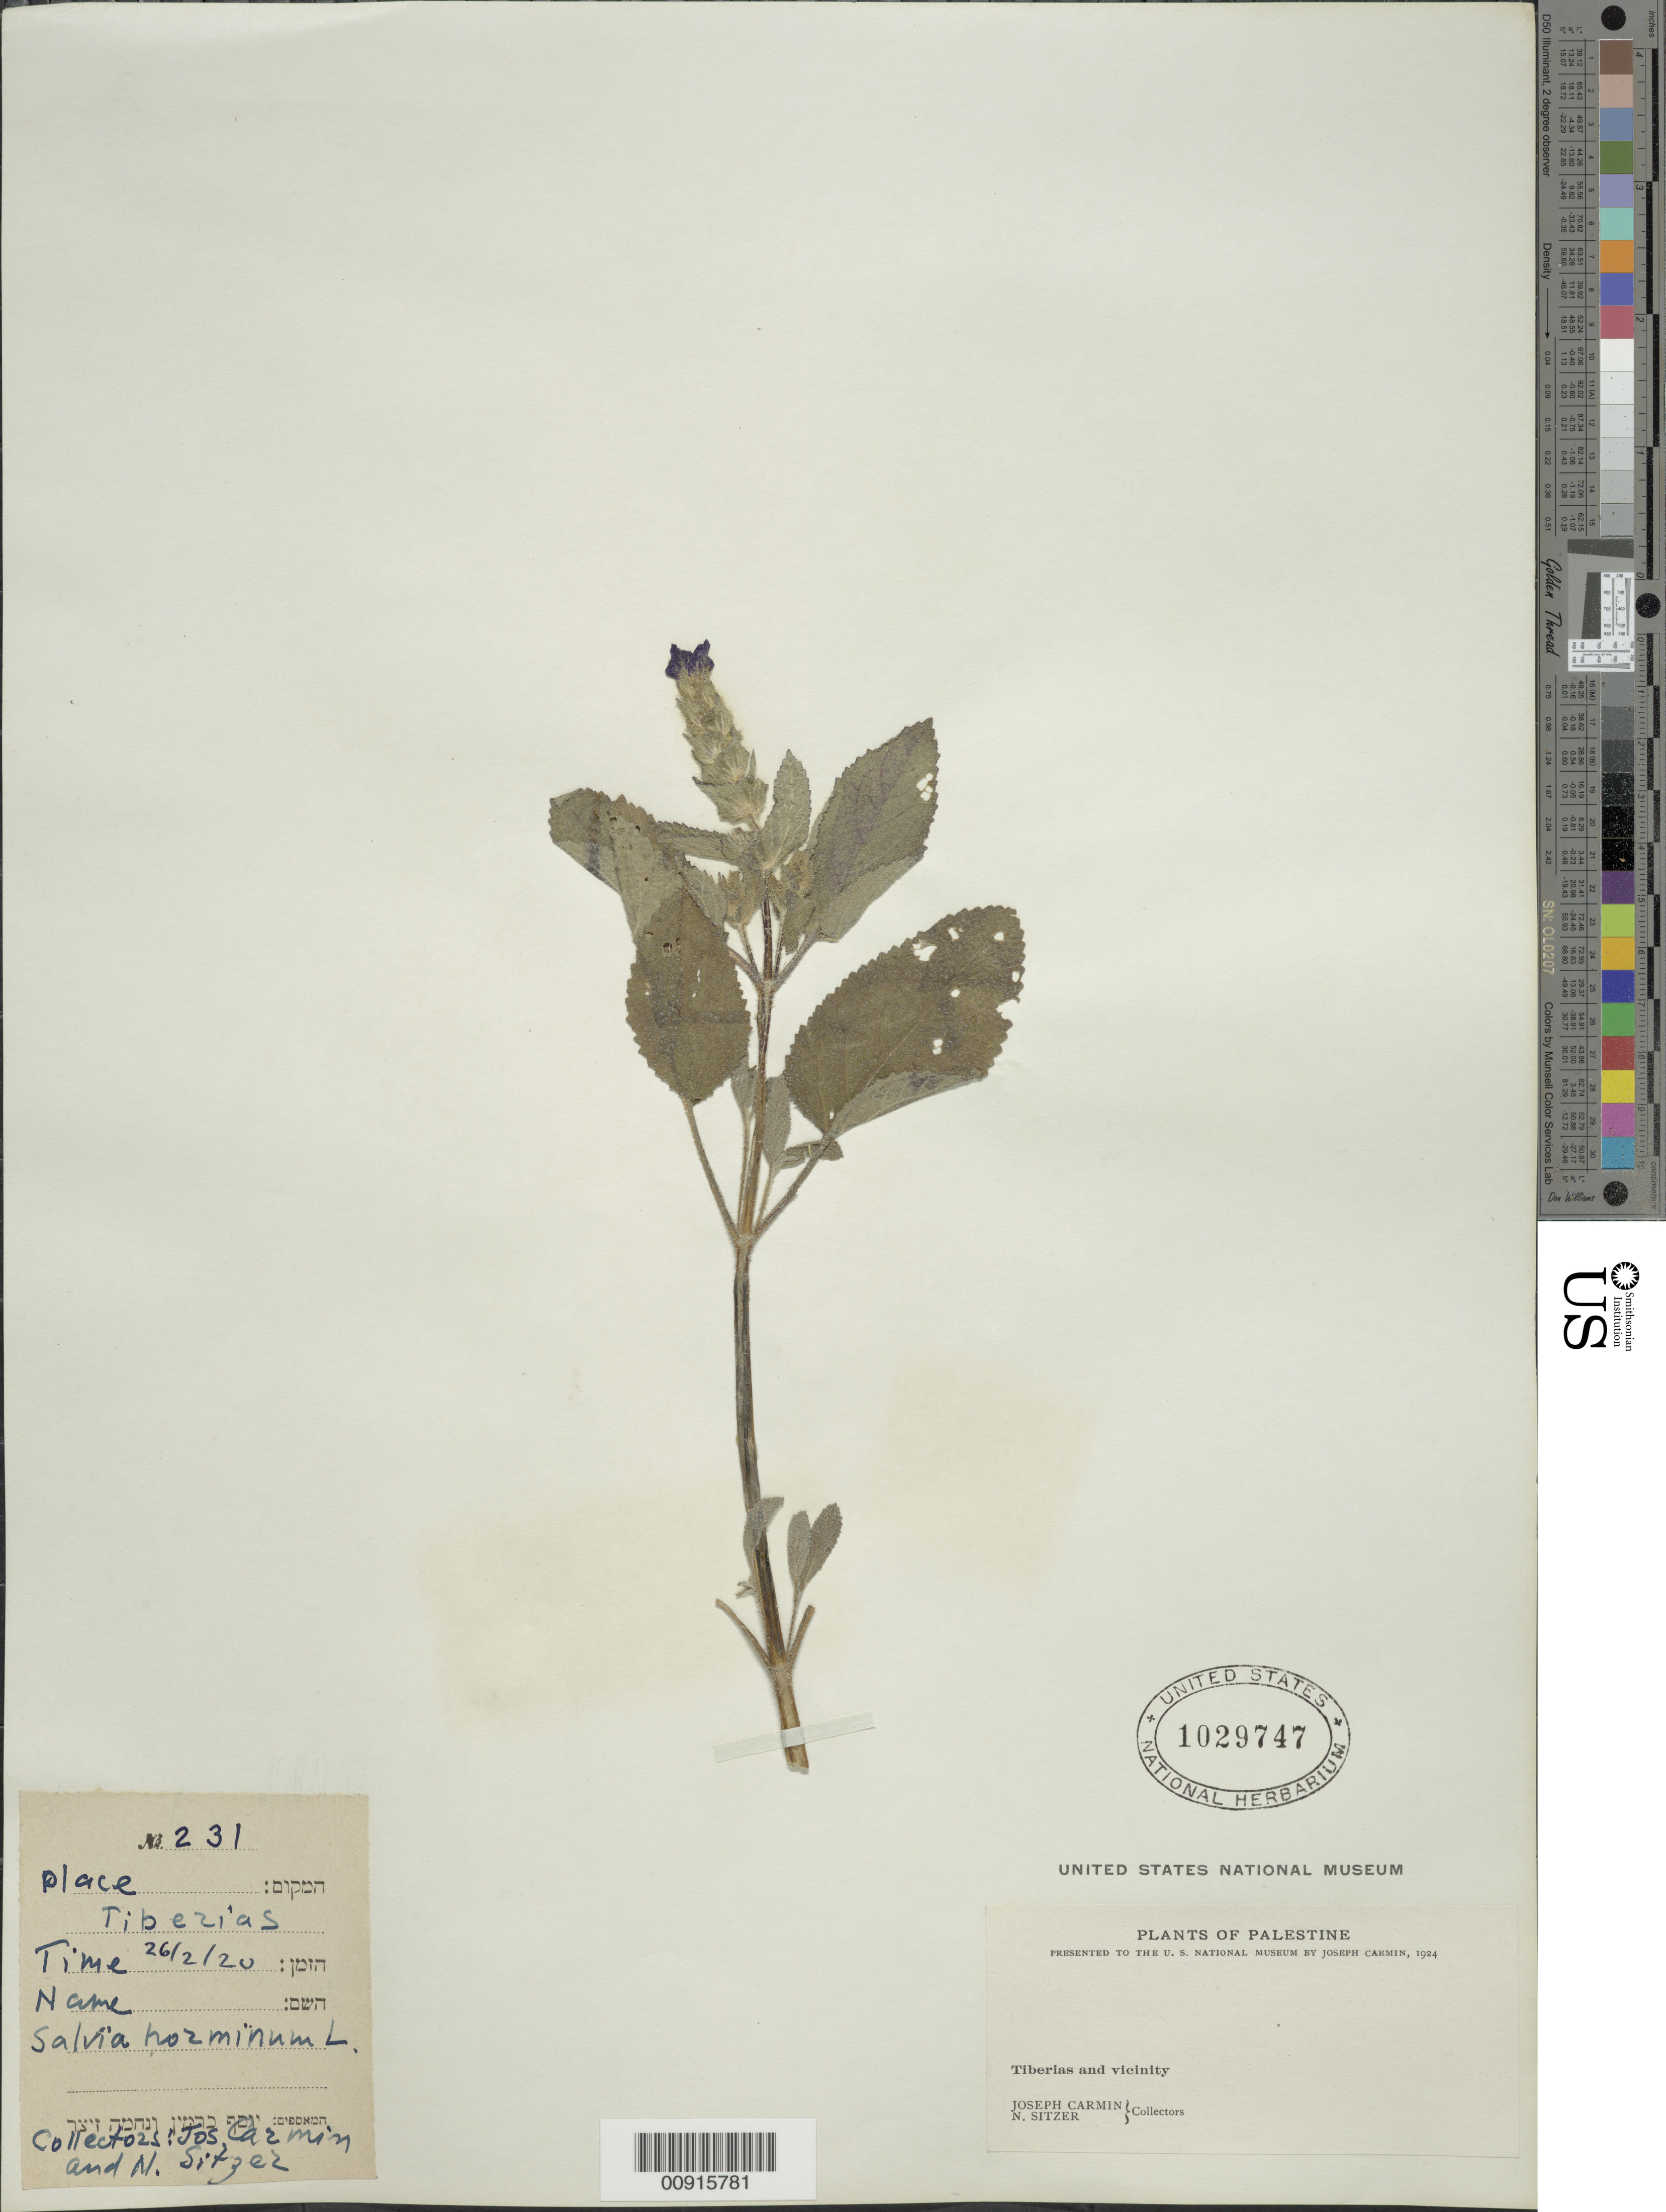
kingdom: Plantae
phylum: Tracheophyta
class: Magnoliopsida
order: Lamiales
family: Lamiaceae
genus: Salvia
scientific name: Salvia horminum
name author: L.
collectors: J. Carmin & N. Sitzer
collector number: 231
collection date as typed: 26 Feb 1920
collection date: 1920-02-26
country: Israel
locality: Tiberias and vicinity.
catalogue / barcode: US 1029747